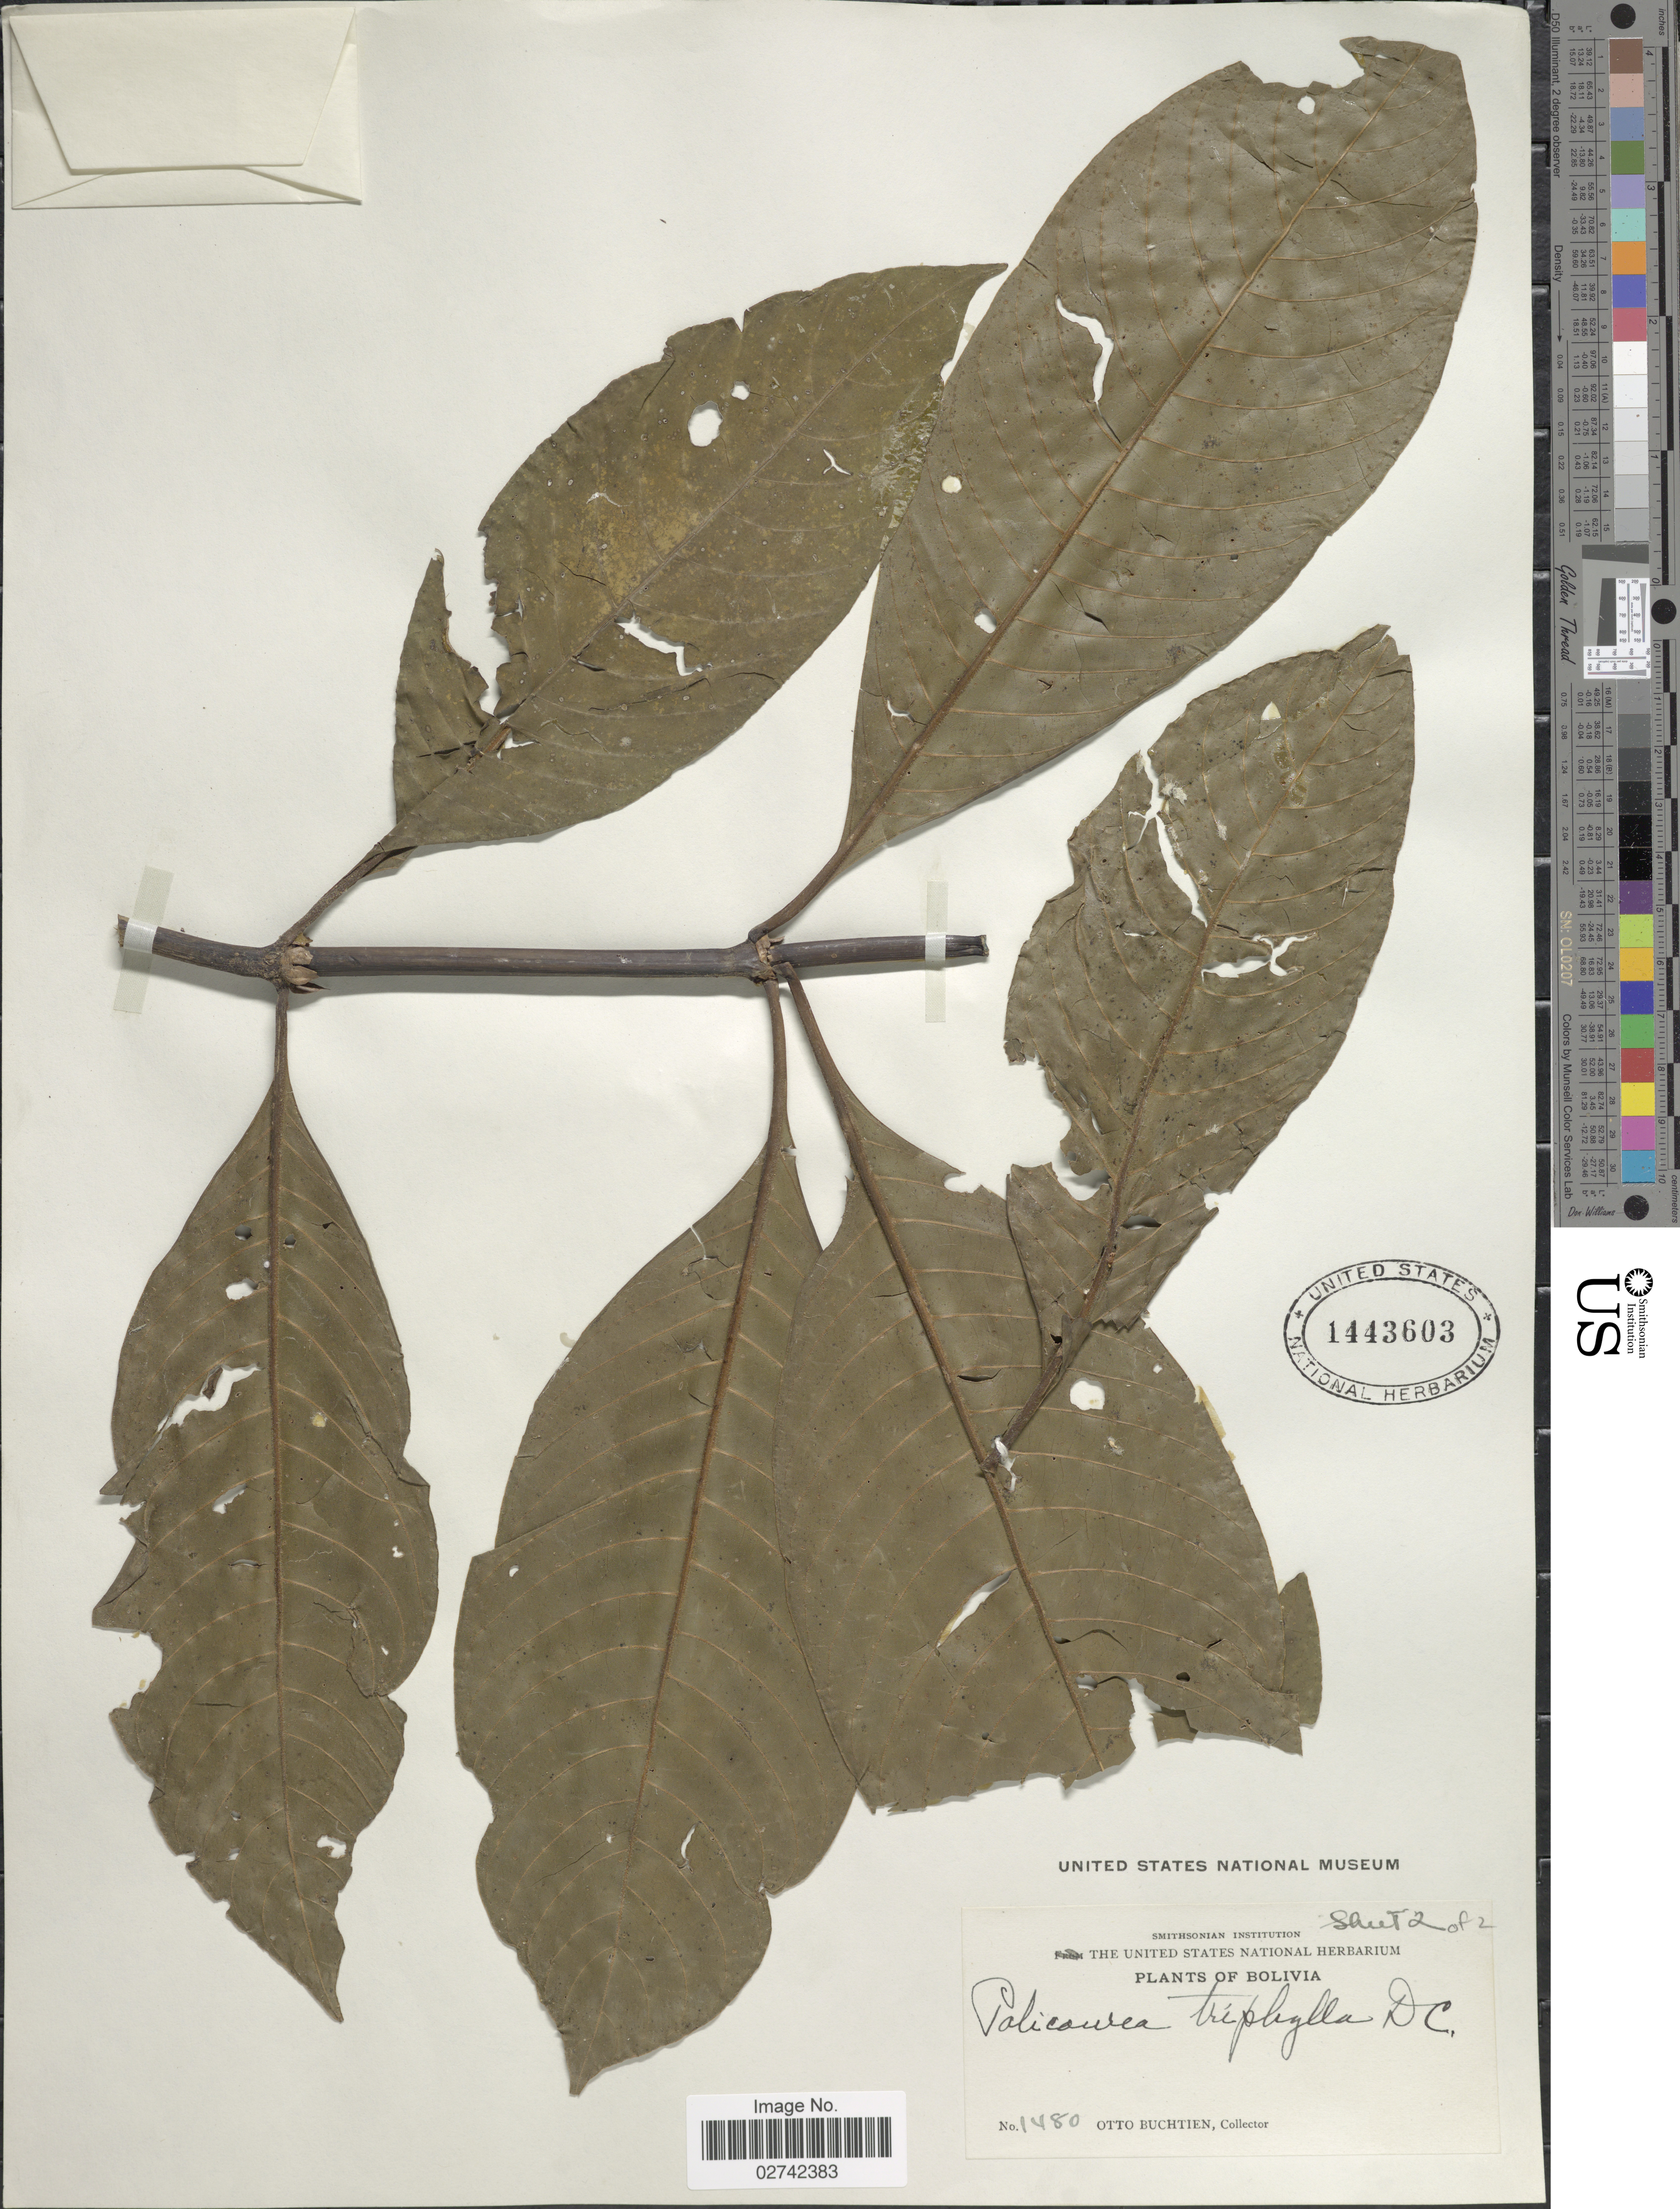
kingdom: Plantae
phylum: Tracheophyta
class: Magnoliopsida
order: Gentianales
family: Rubiaceae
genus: Palicourea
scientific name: Palicourea triphylla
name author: DC.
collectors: O. Buchtien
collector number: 1480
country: Bolivia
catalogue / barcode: US 1443603